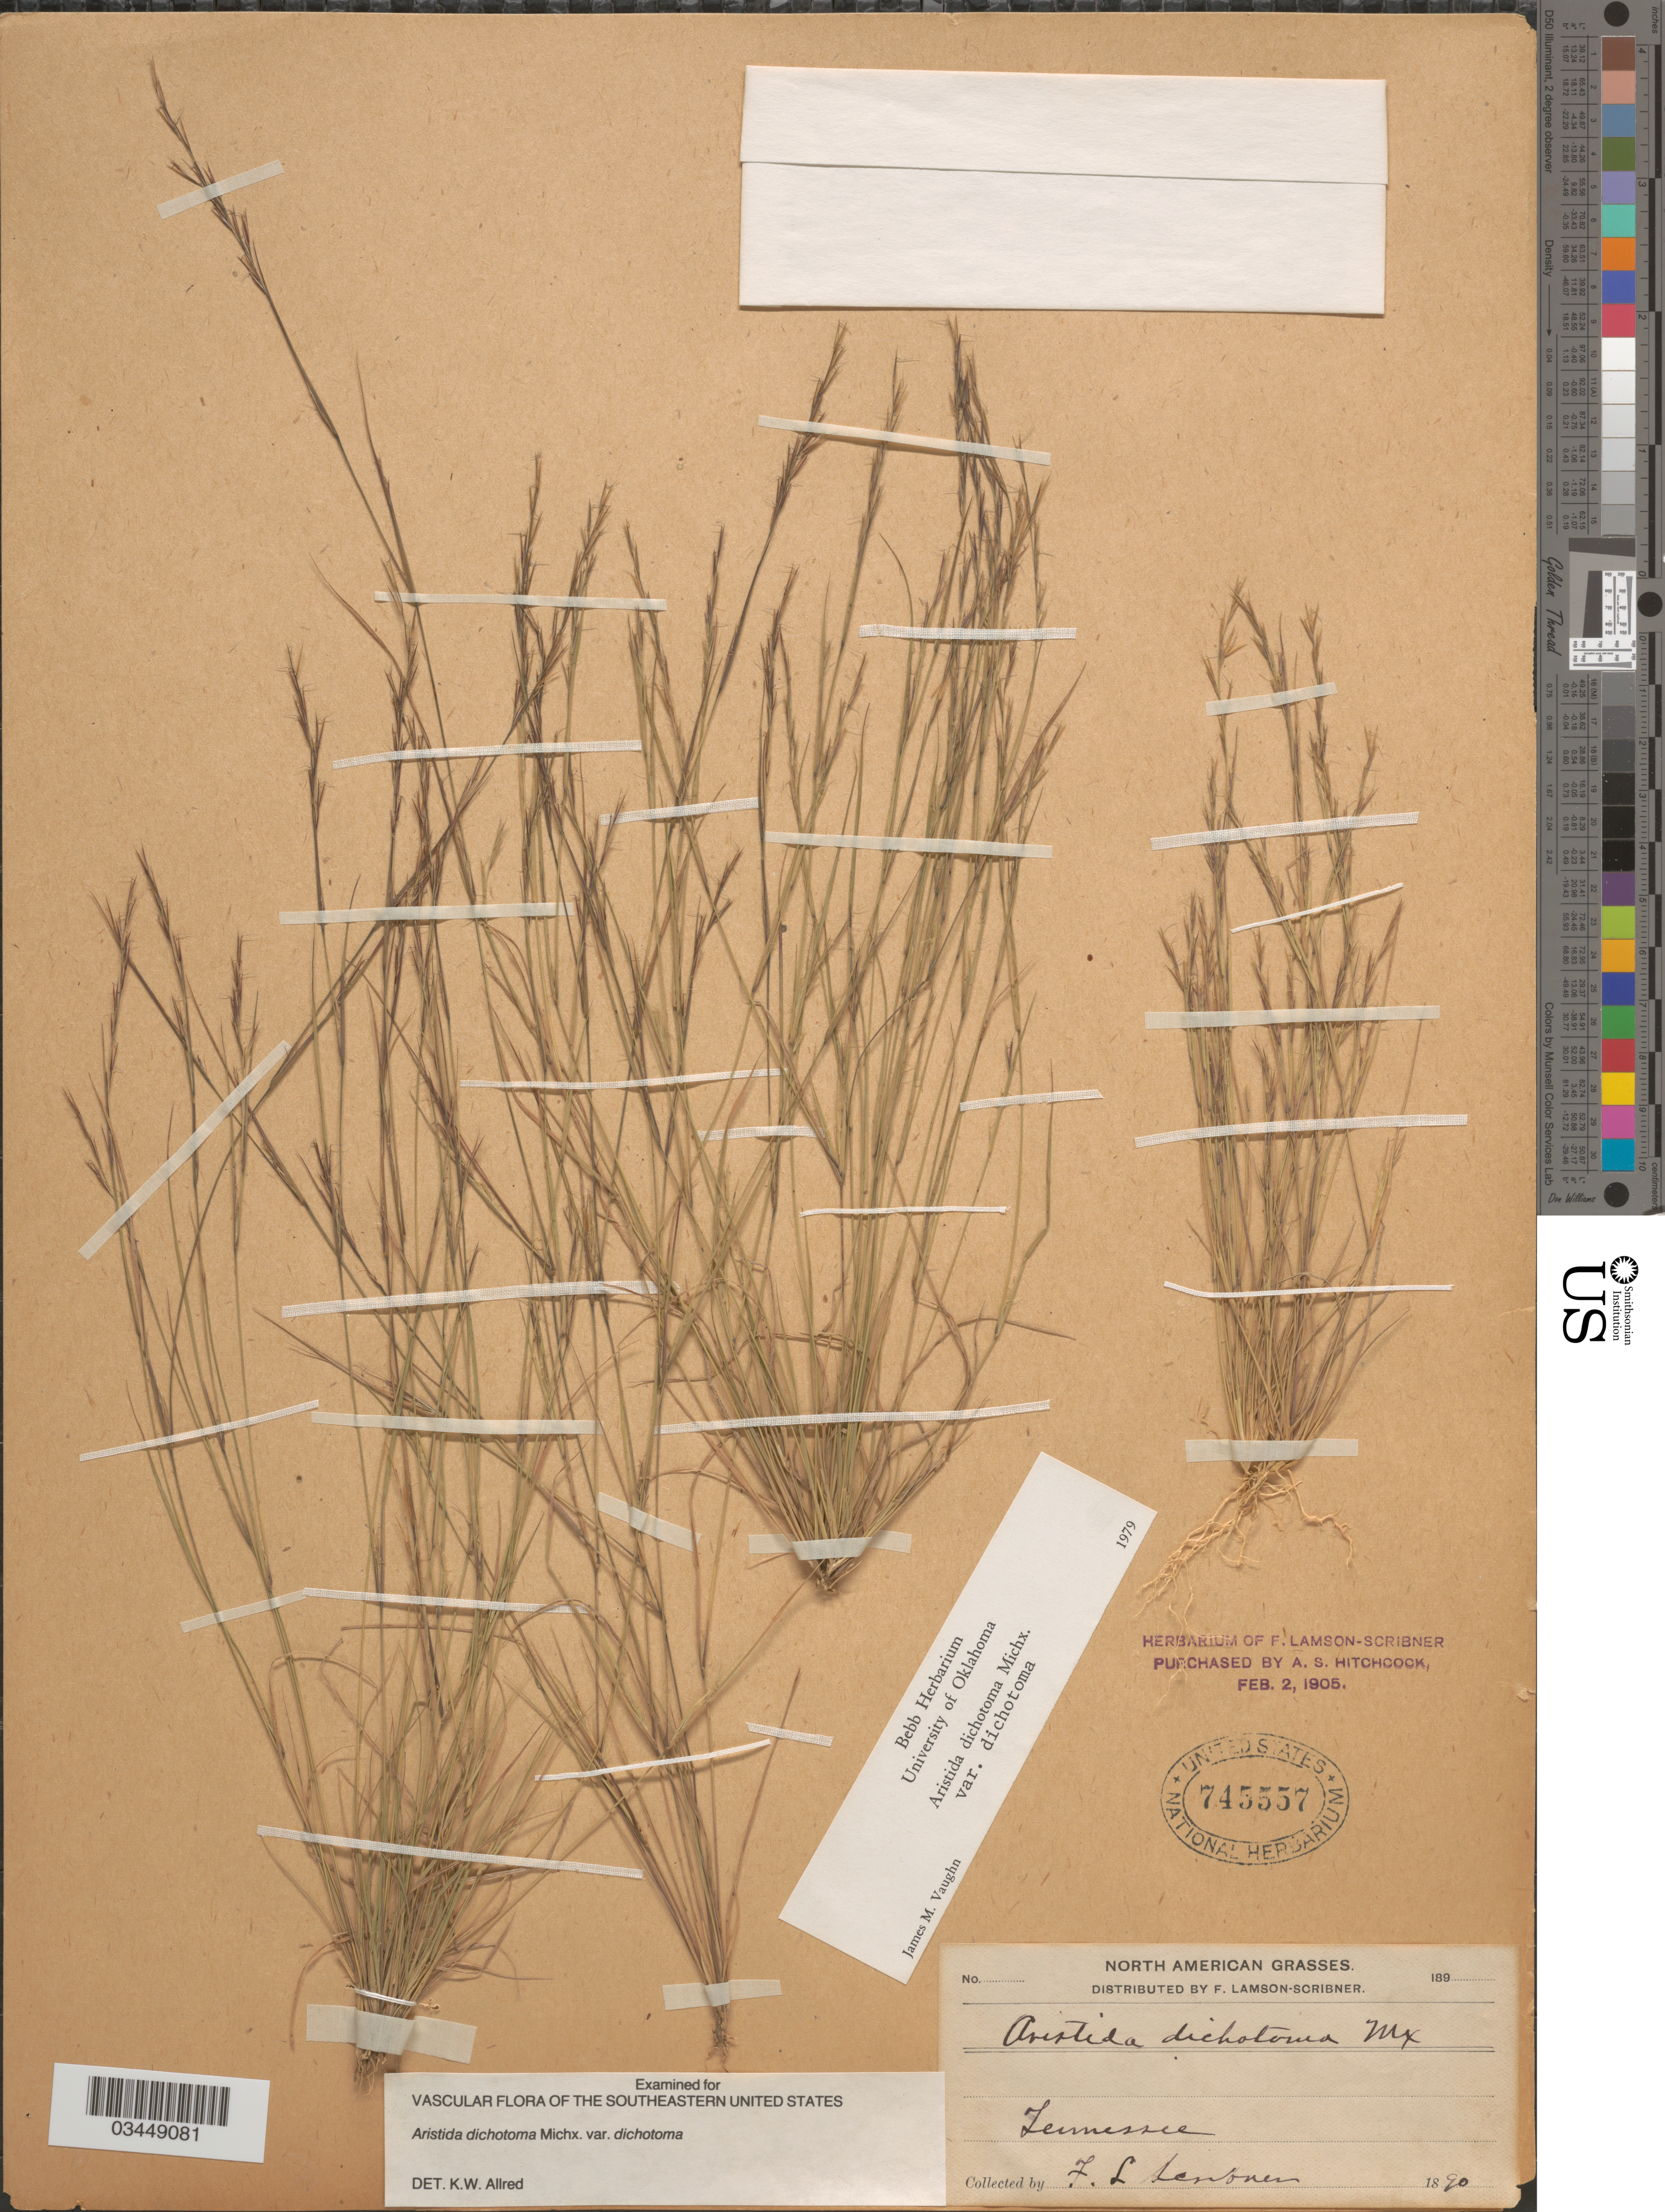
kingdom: Plantae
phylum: Tracheophyta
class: Liliopsida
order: Poales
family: Poaceae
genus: Aristida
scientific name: Aristida dichotoma var. dichotoma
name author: Michx.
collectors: F. Lamson-Scribner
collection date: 1890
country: United States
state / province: Tennessee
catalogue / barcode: US 745557